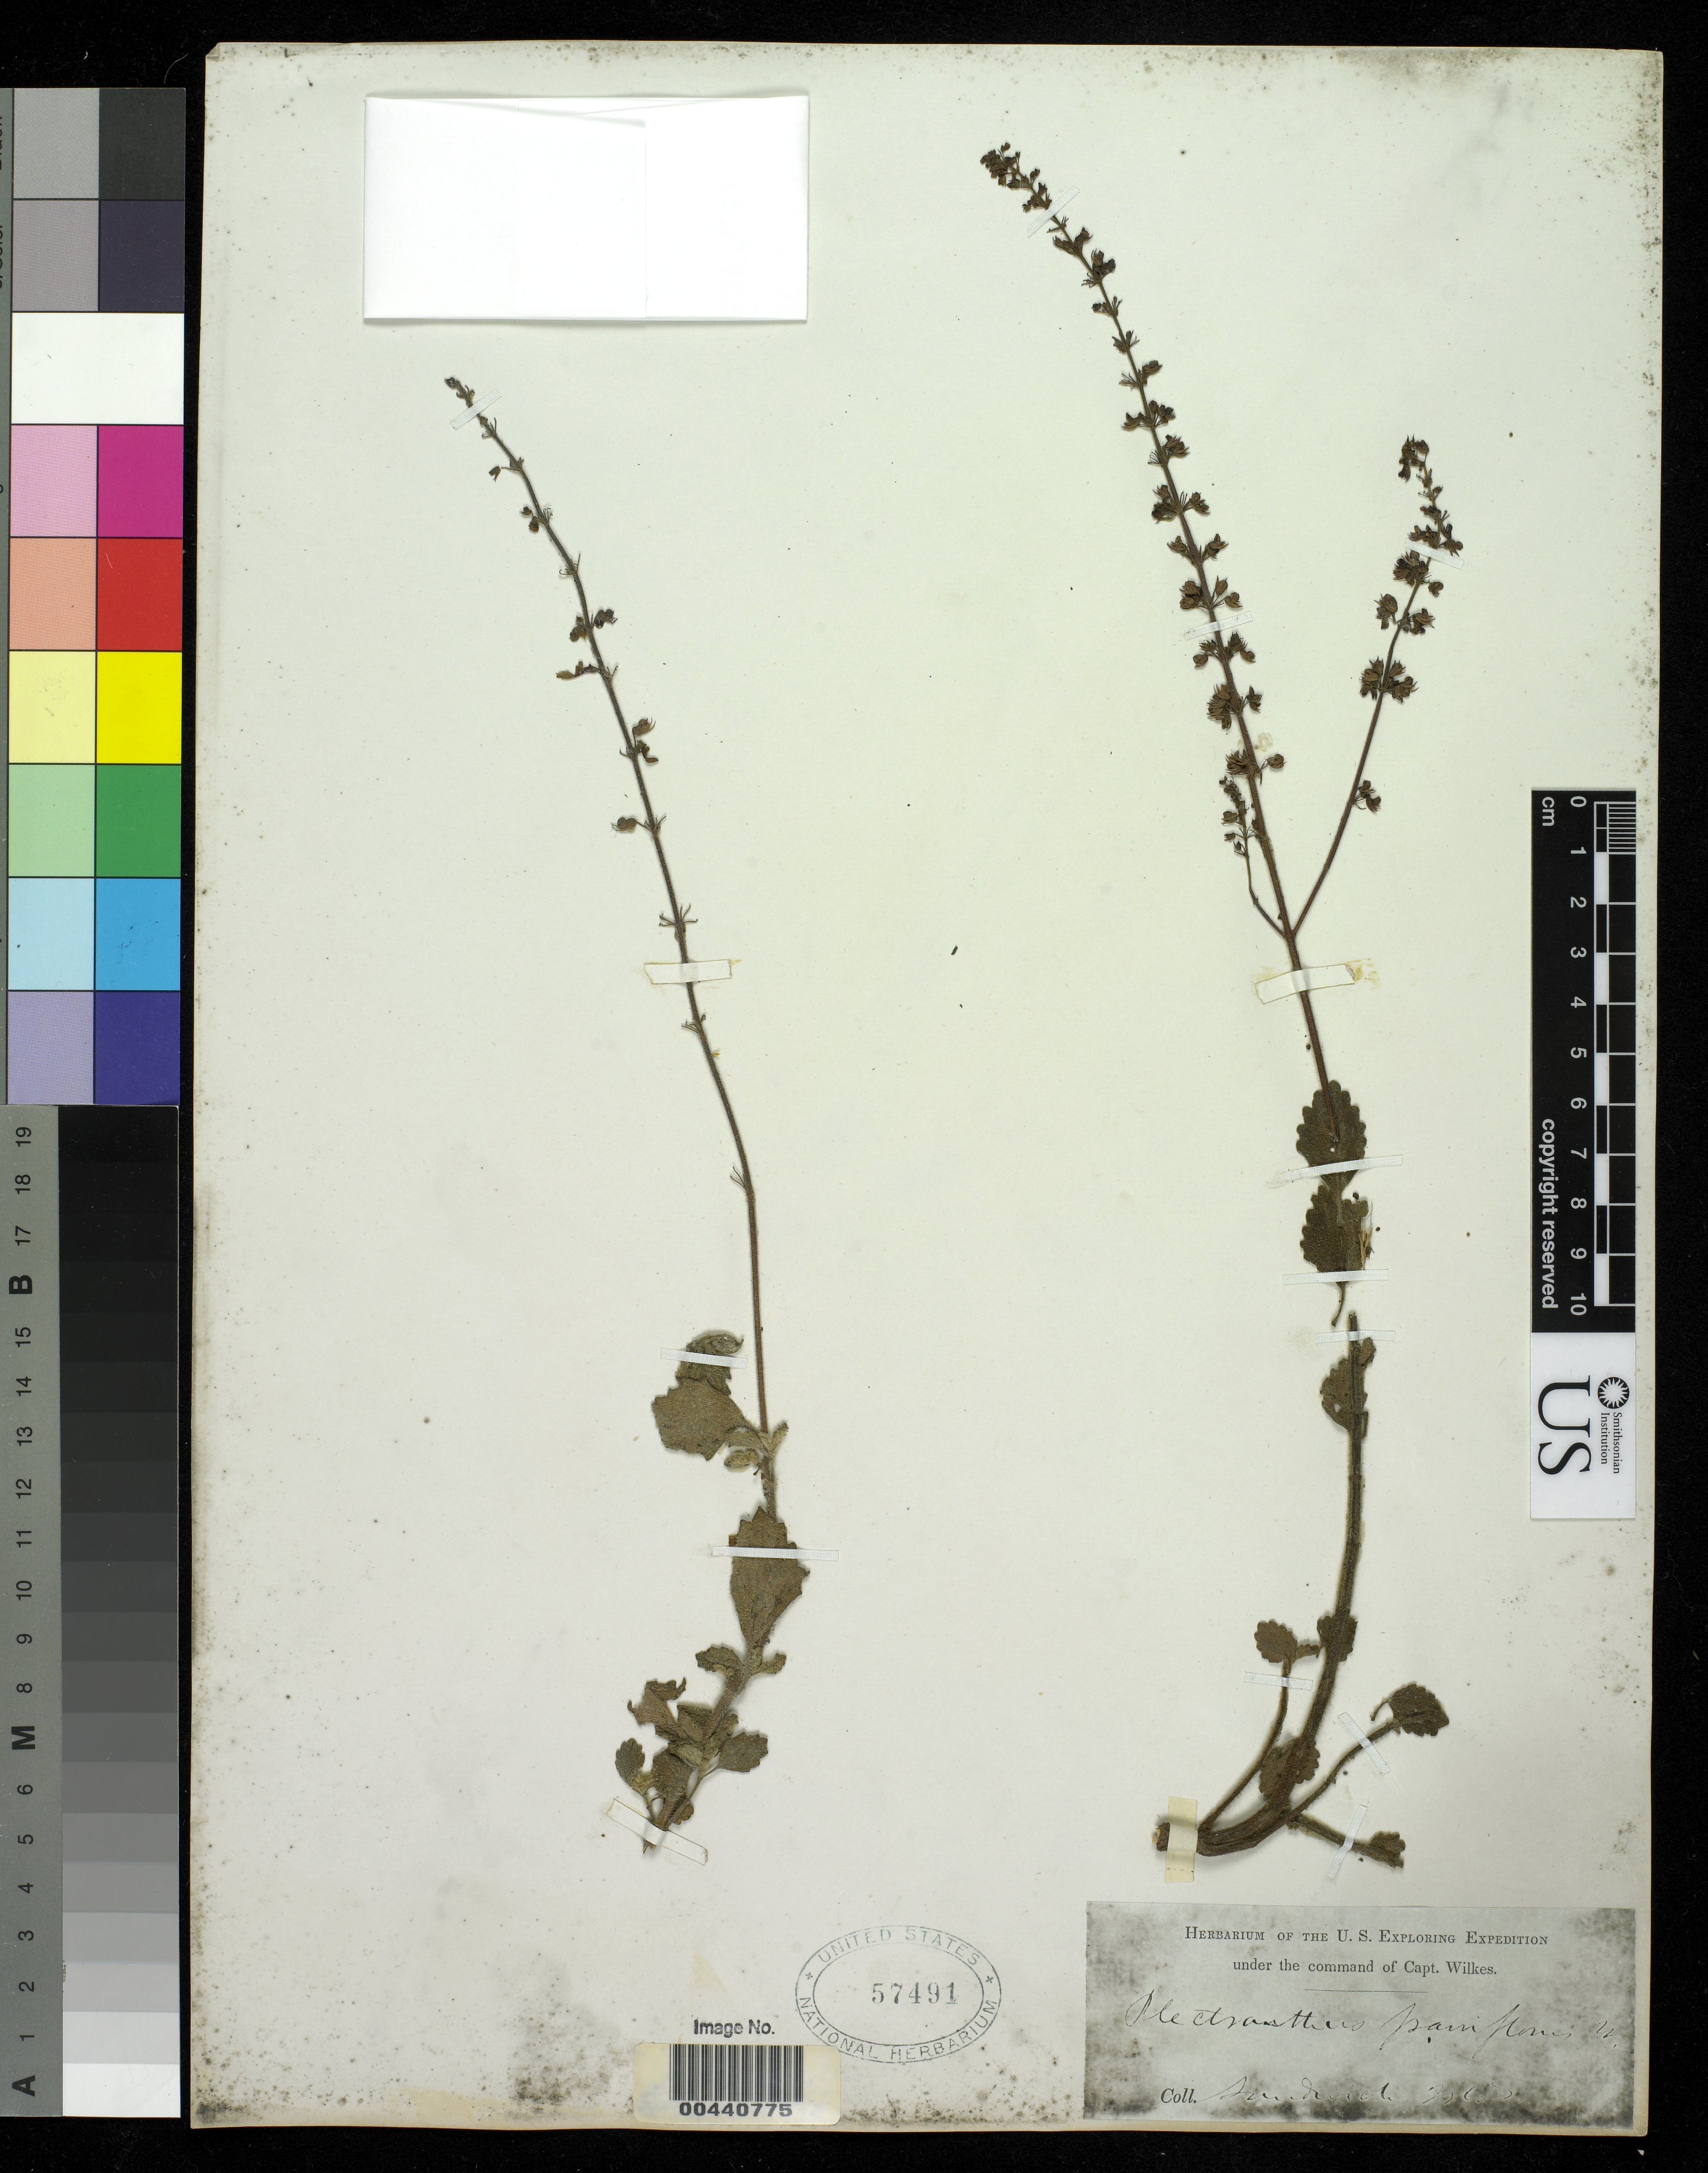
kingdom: Plantae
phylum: Tracheophyta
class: Magnoliopsida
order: Lamiales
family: Lamiaceae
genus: Coleus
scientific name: Coleus australis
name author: (Br.) A.J. Paton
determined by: Wagner, W. L., (BOT), Smithsonian Institution - National Museum of Natural History (UNITED STATES)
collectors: Wilkes Explor. Exped.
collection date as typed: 1838 to -- --- 1842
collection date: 1838/1842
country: United States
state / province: Hawaii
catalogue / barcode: US 57491